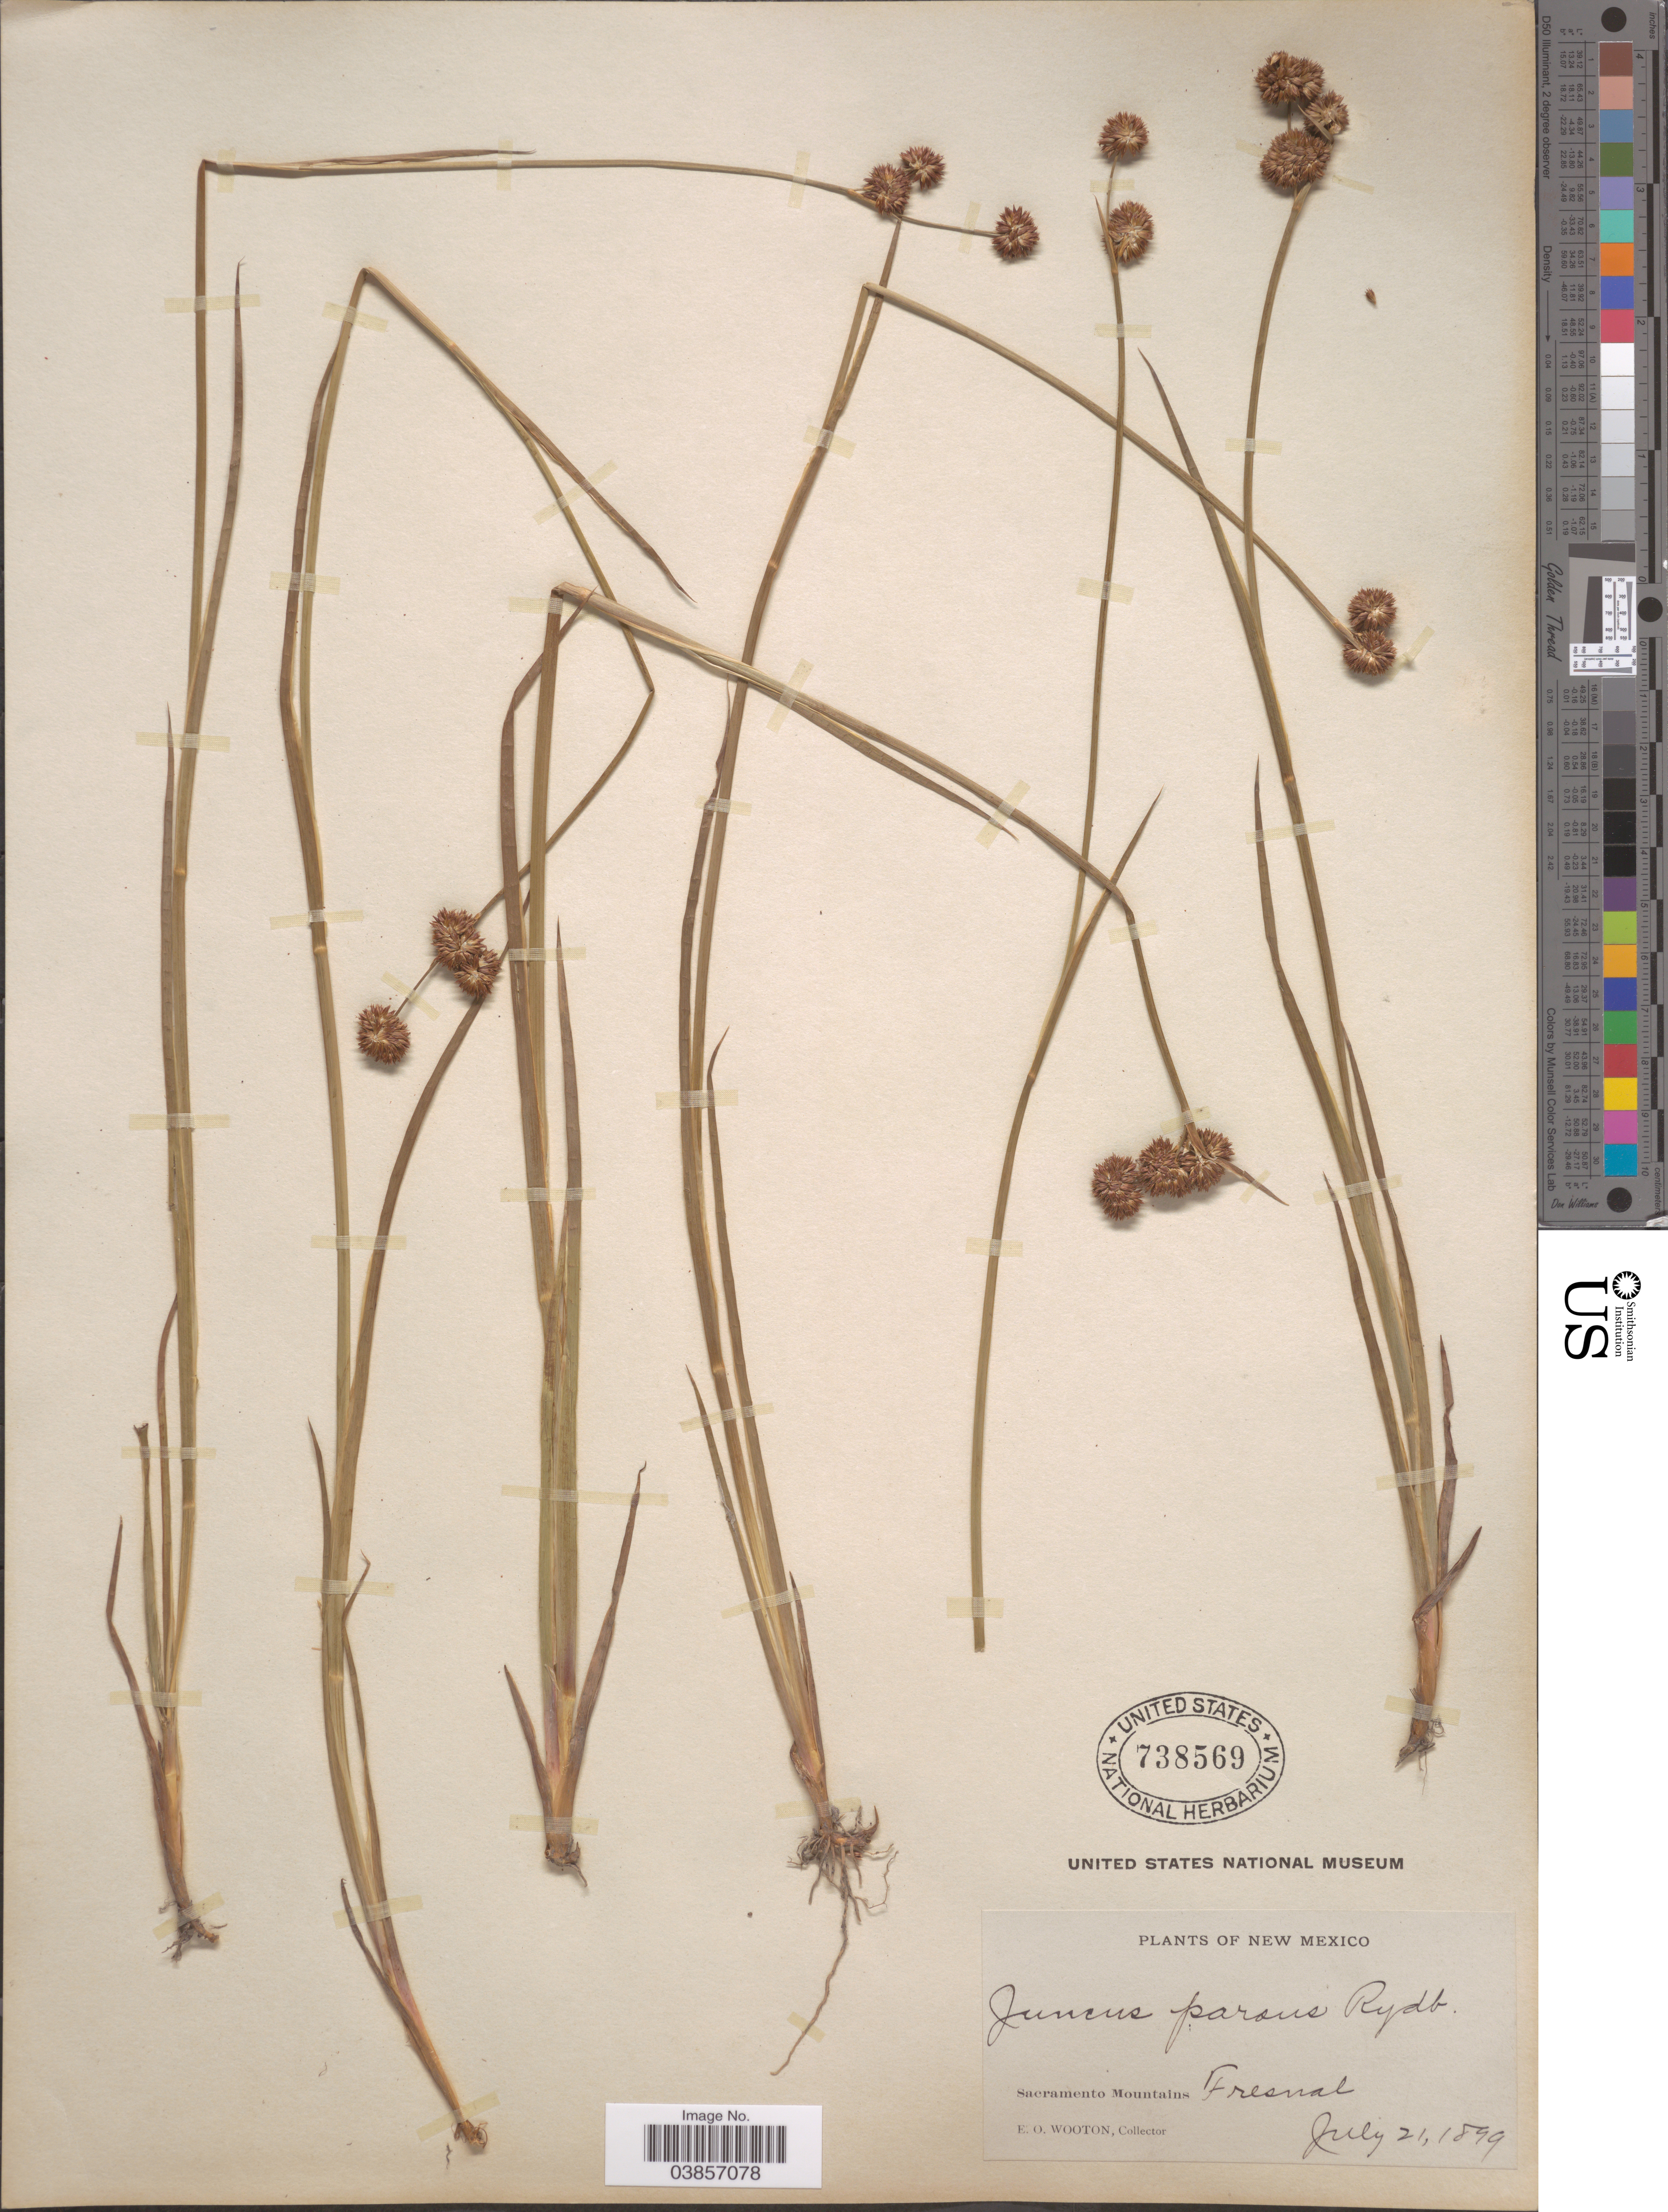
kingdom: Plantae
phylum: Tracheophyta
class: Liliopsida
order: Poales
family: Juncaceae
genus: Juncus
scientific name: Juncus saximontanus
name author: A. Nelson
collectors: E. O. Wooton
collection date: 1899-07-21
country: United States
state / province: New Mexico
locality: Sacramento Mountains Fresnal.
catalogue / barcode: US 738569